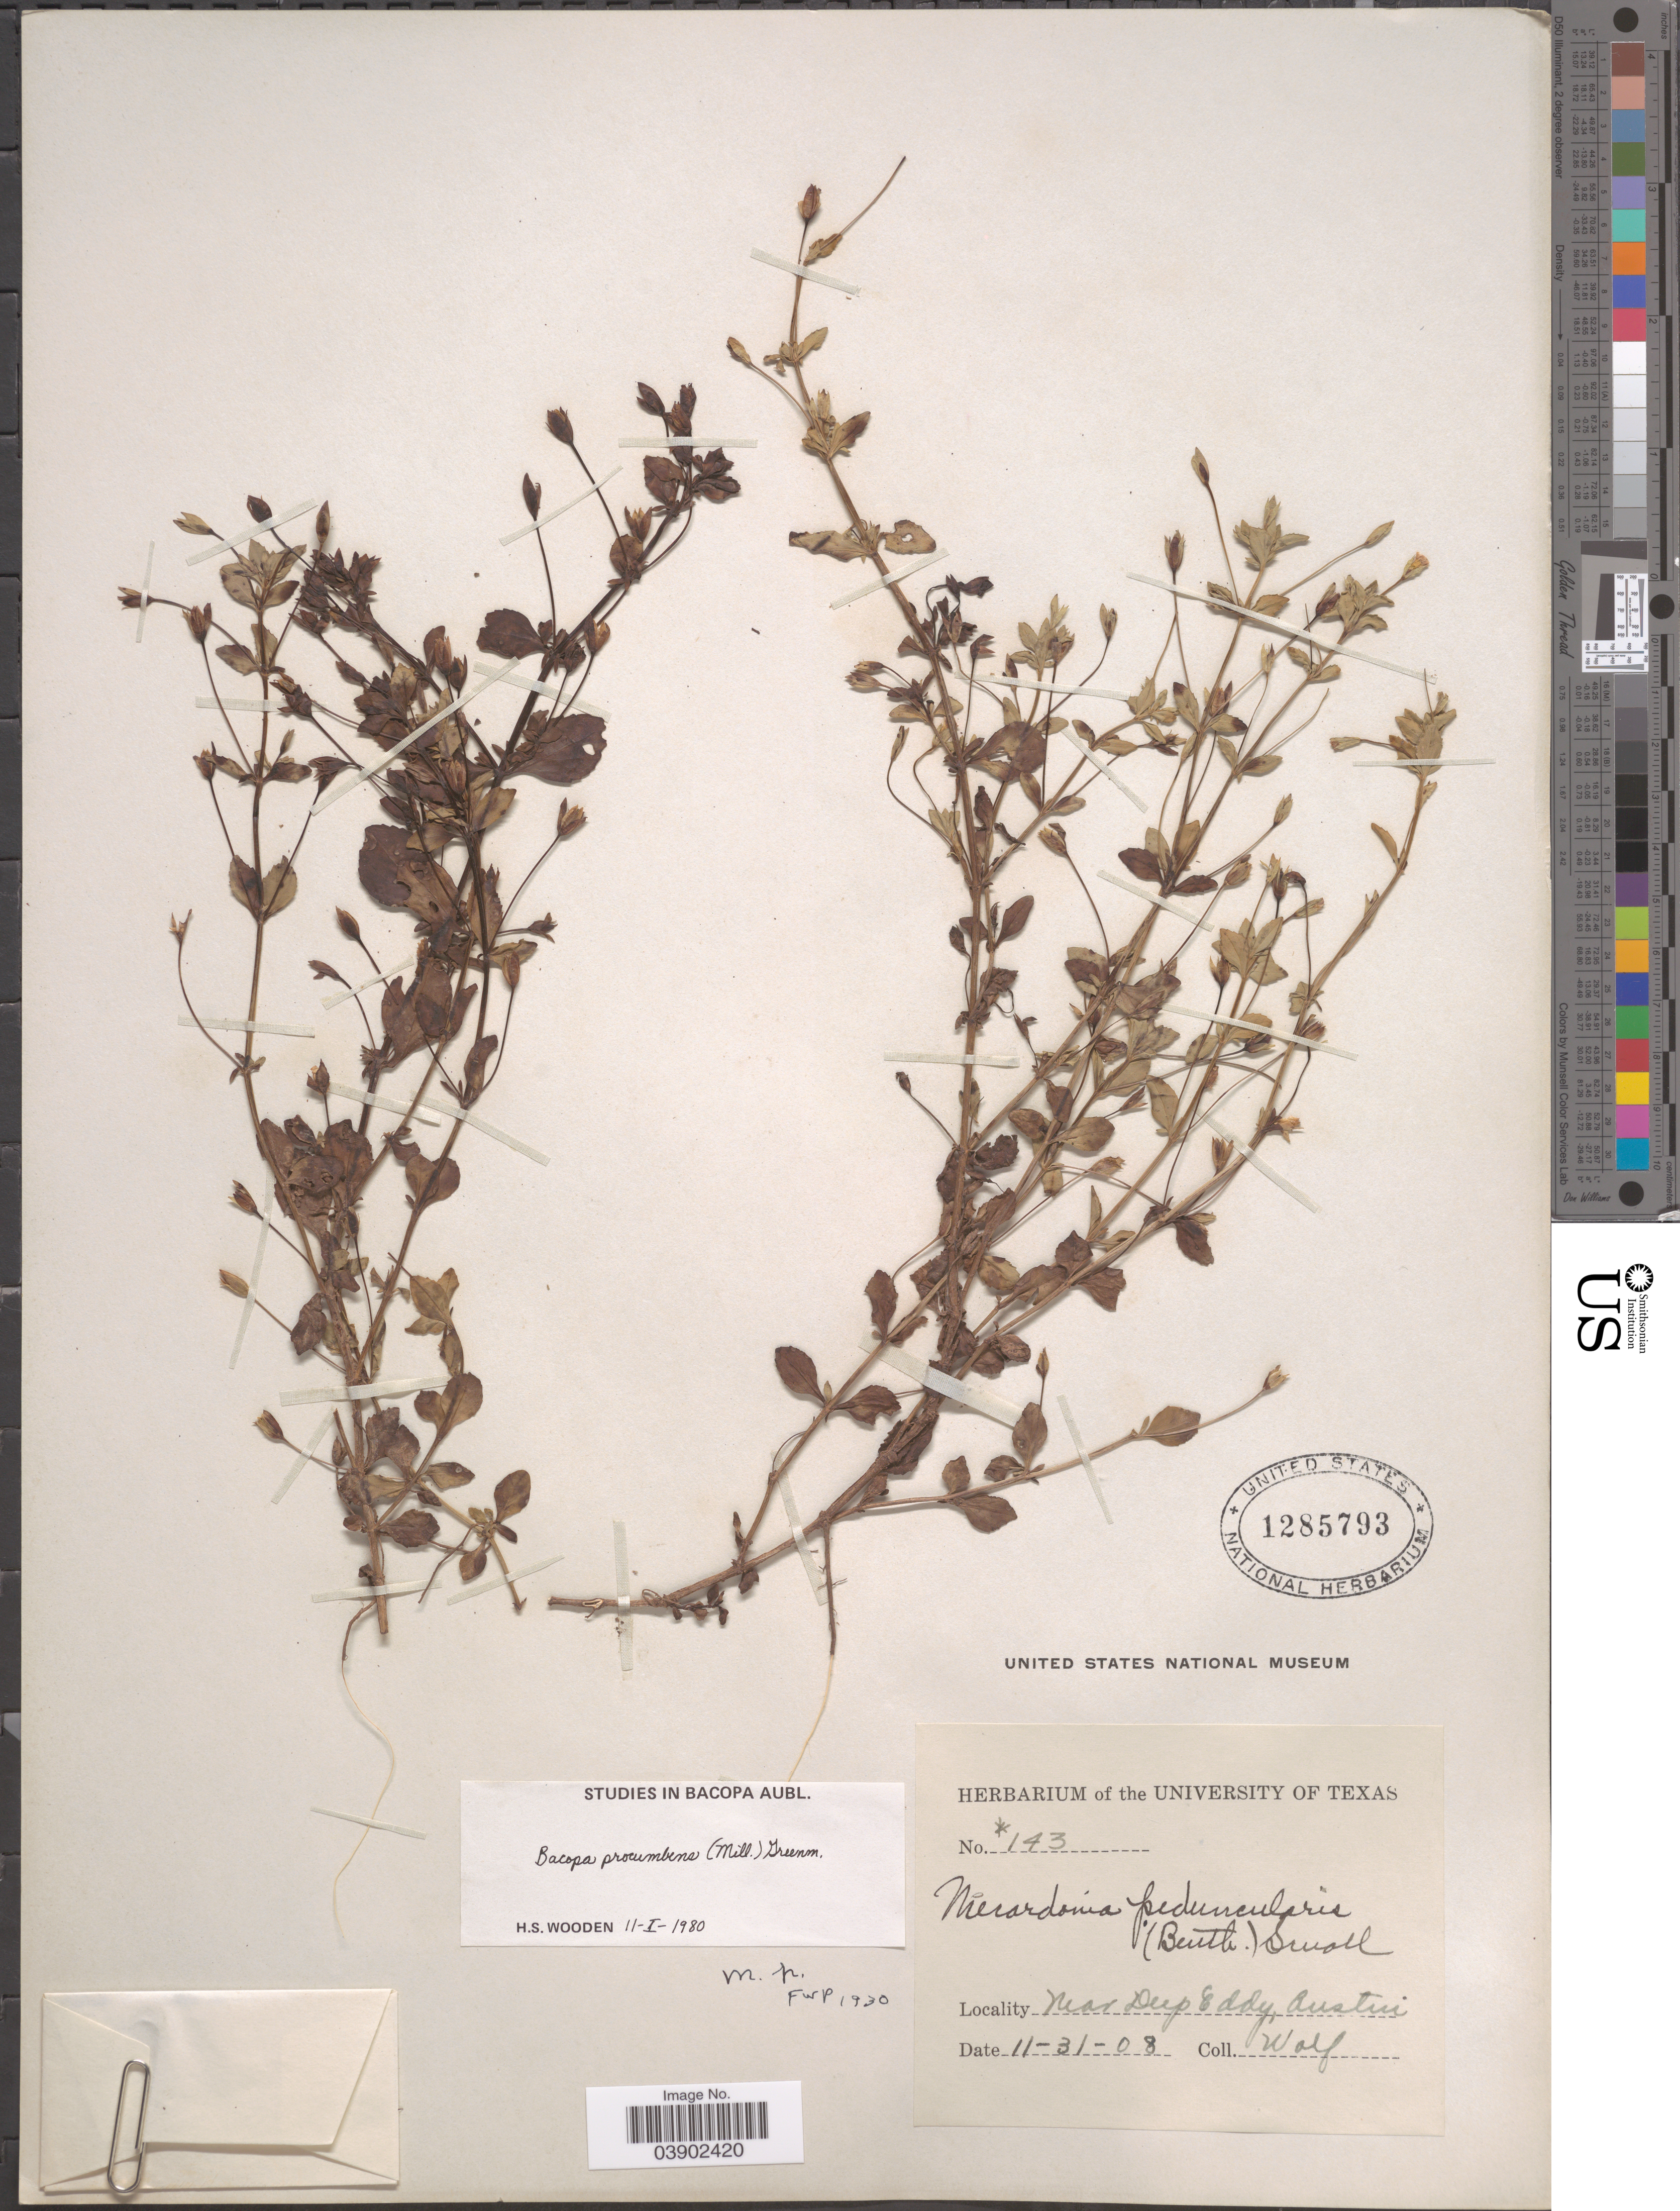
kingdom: Plantae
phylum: Tracheophyta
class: Magnoliopsida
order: Lamiales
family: Plantaginaceae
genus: Mecardonia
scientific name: Mecardonia procumbens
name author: (Mill.) Small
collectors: -- Wolf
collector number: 143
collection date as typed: Transcribed d/m/y: 31/11/8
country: United States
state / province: Texas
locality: Near Deep Eddy, Austin.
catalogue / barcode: US 1285793